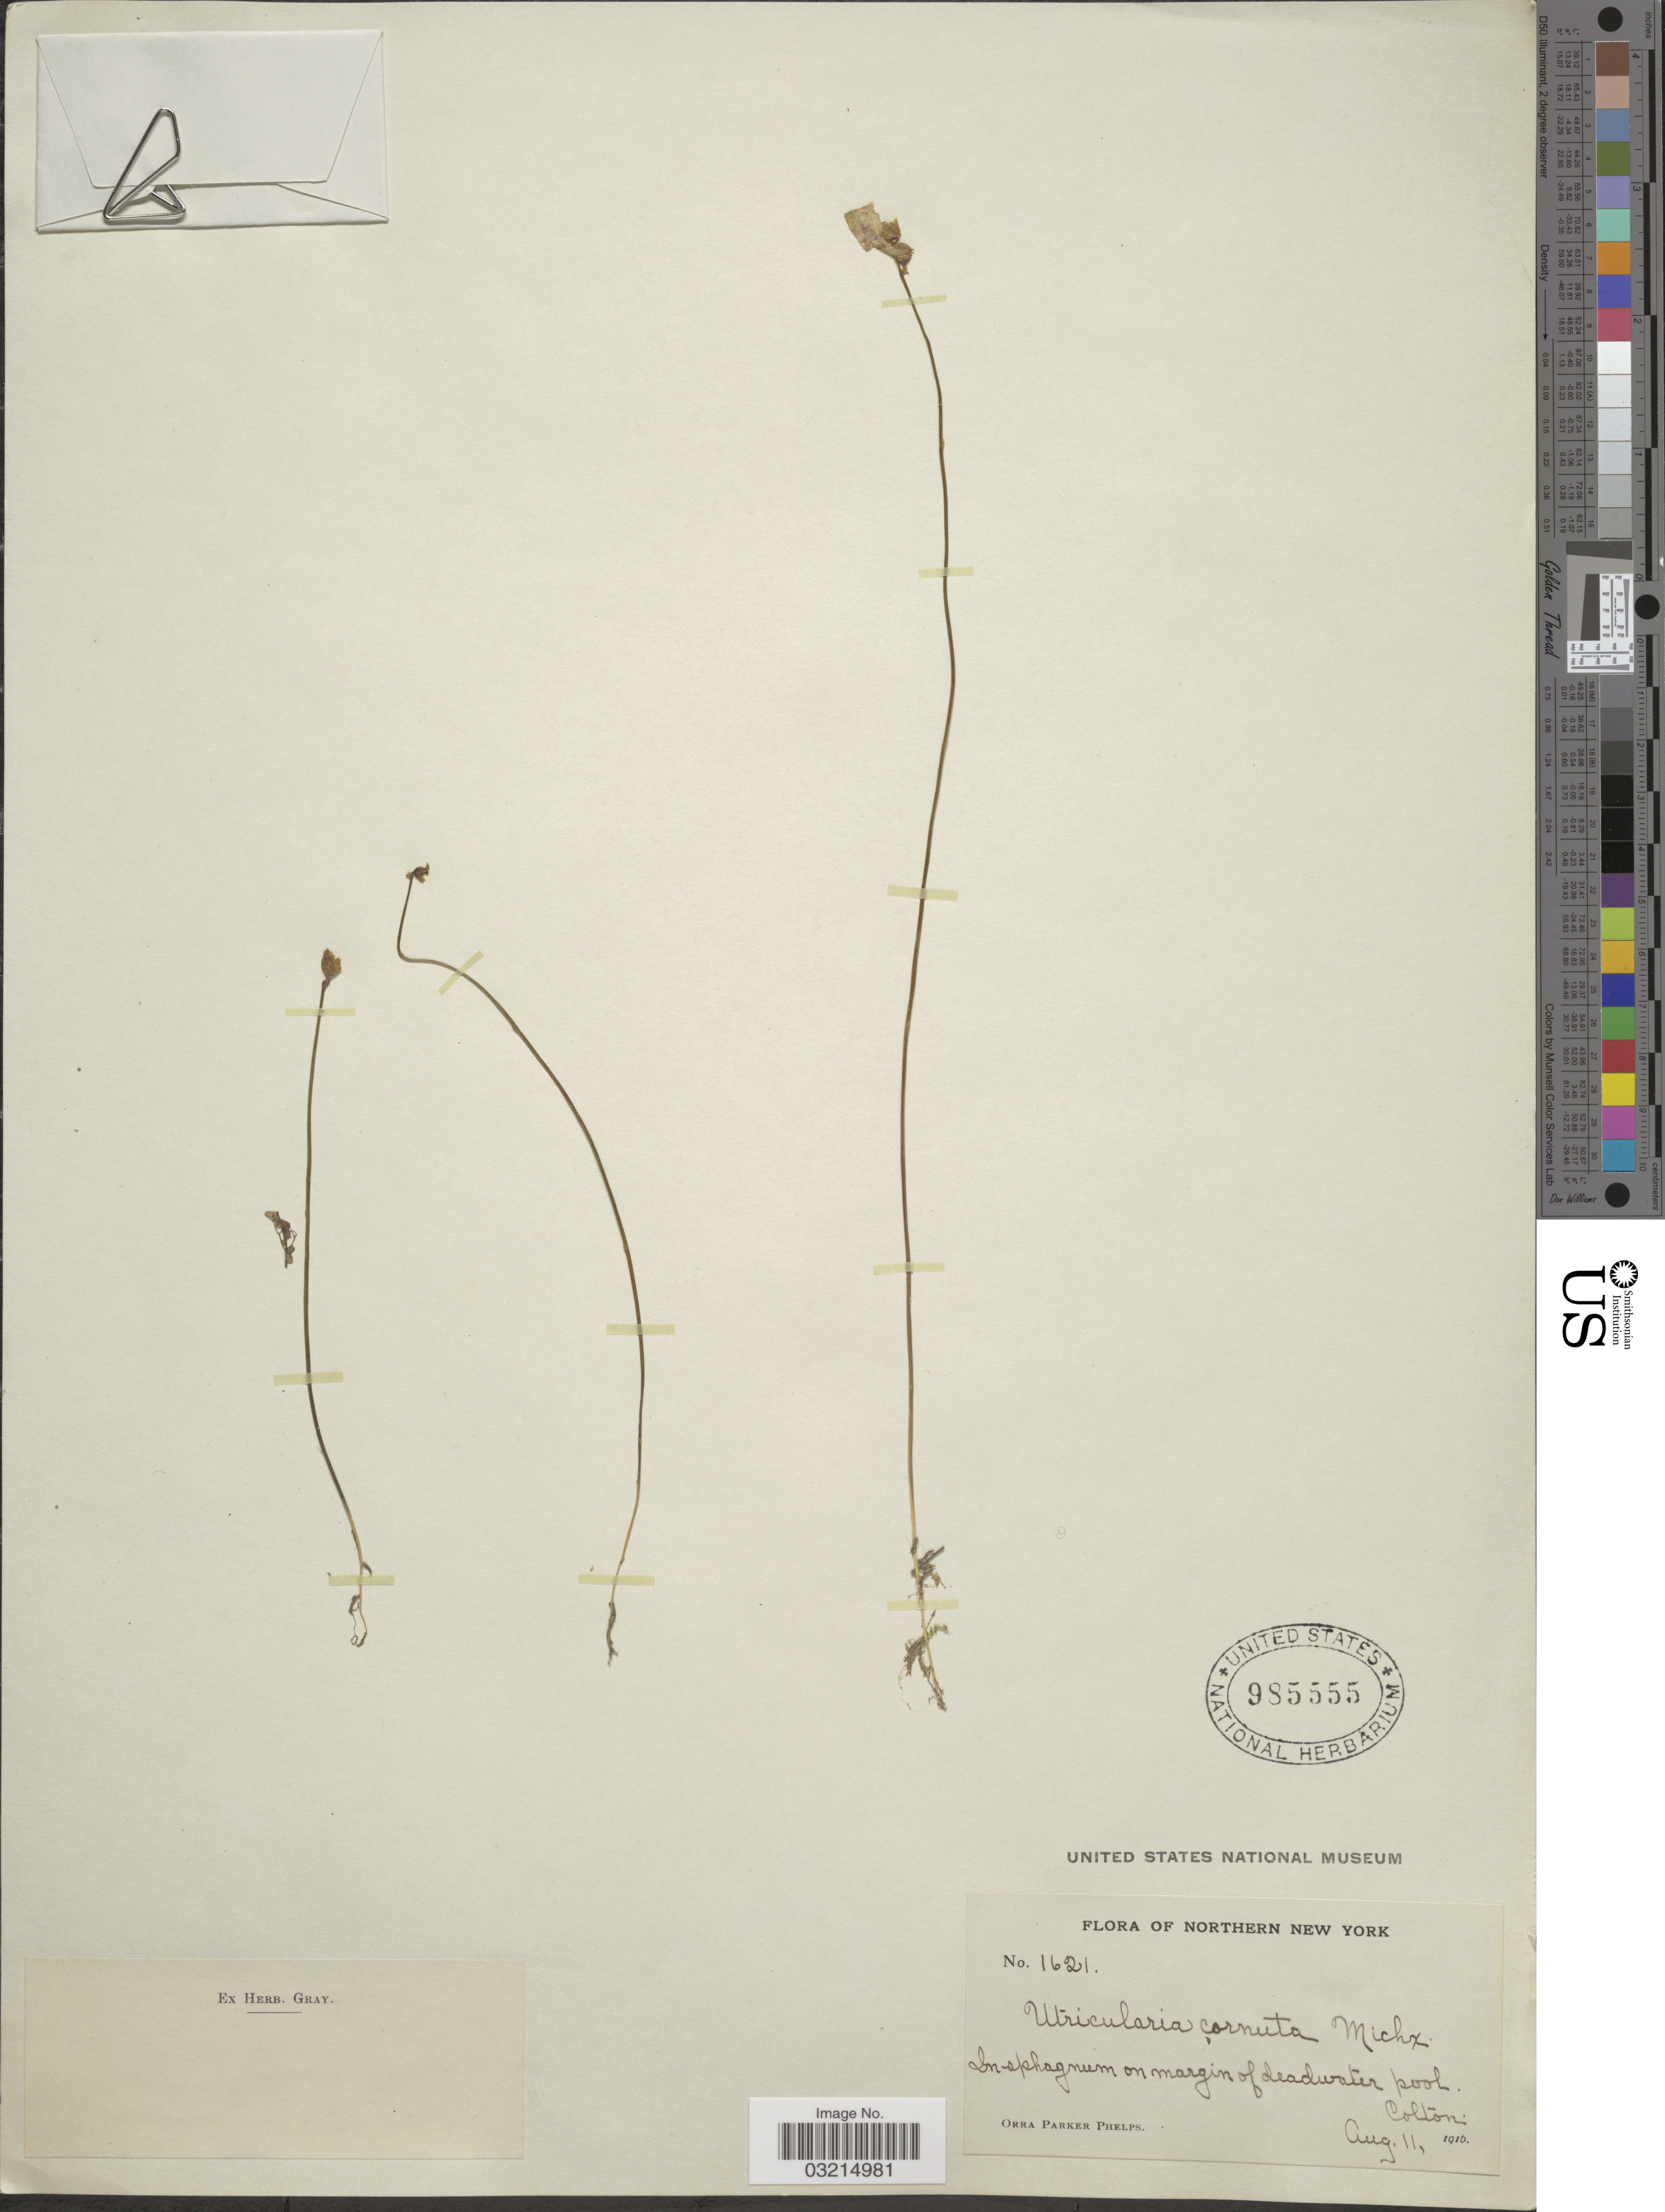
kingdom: Plantae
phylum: Tracheophyta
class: Magnoliopsida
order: Lamiales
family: Lentibulariaceae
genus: Utricularia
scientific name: Utricularia cornuta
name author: Michx.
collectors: O. P. Phelps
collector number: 1621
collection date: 1916-08-11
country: United States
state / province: New York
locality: Northern New York. In sphagnum on margin of deadwater pool. Colton.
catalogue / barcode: US 985555